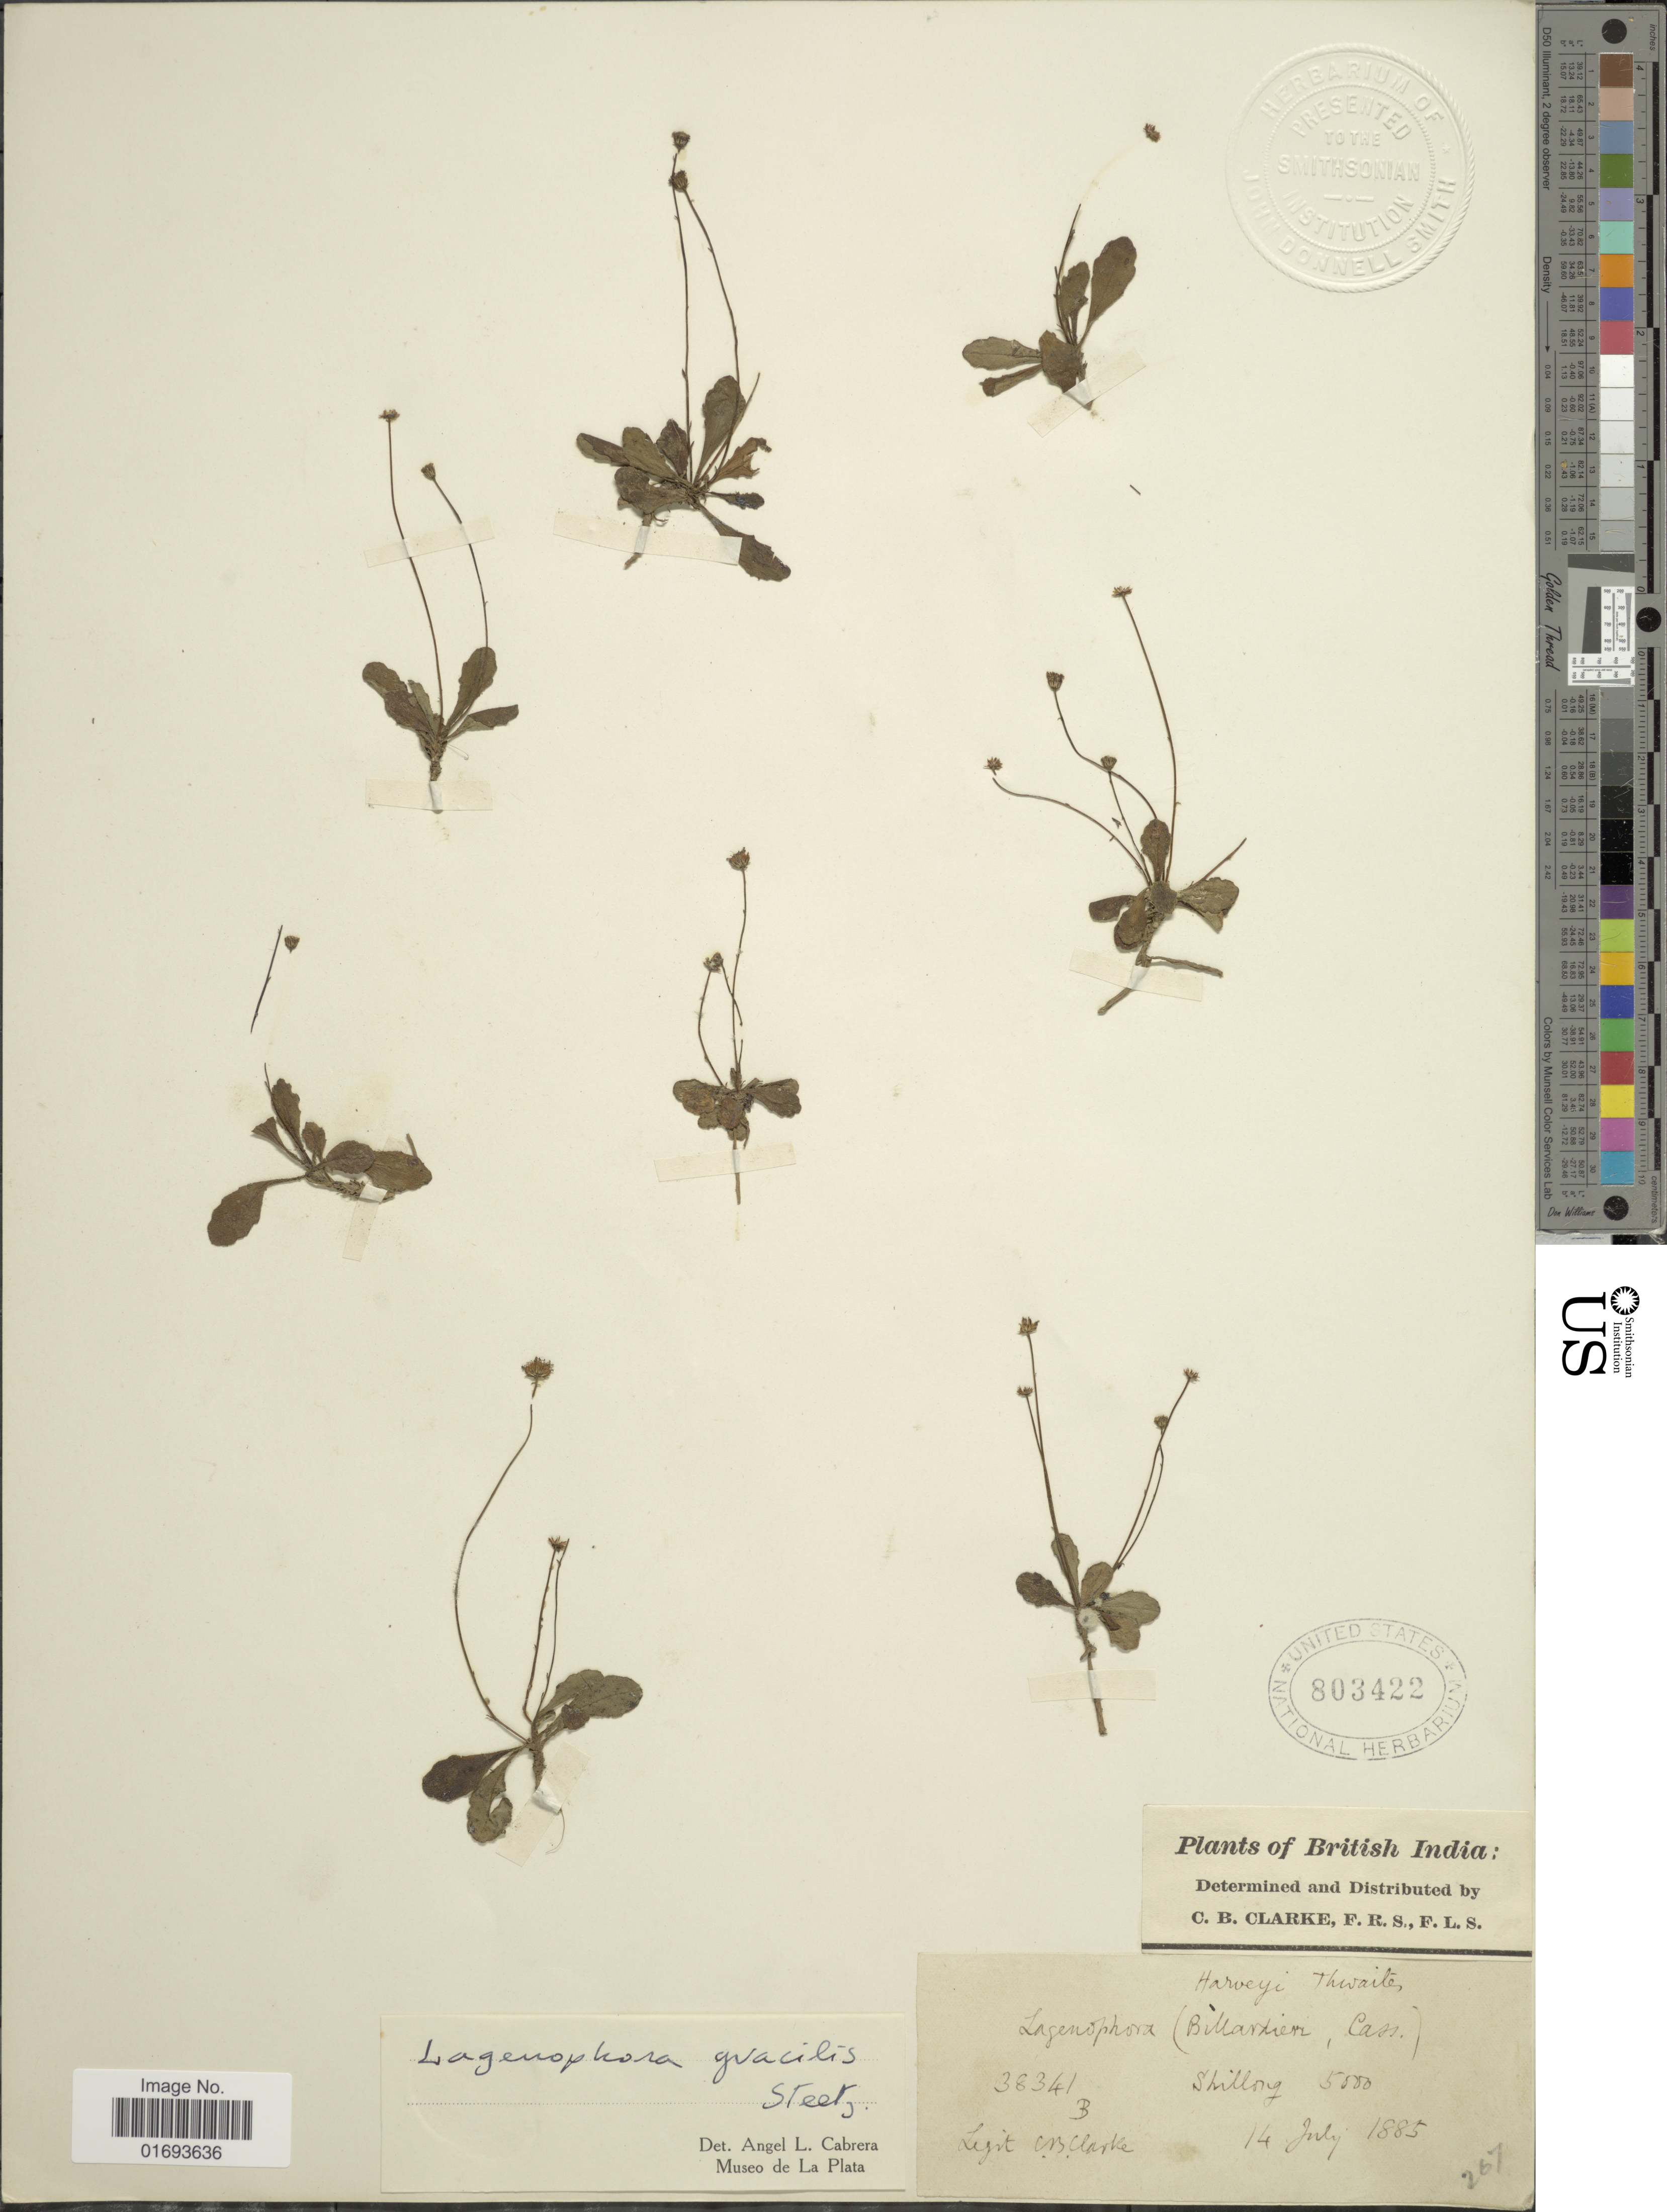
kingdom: Plantae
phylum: Tracheophyta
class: Magnoliopsida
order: Asterales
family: Asteraceae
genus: Lagenophora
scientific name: Lagenophora gracilis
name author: Steetz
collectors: C. B. Clarke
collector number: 38341B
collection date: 1882-07-14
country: India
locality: Shillong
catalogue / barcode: US 803422